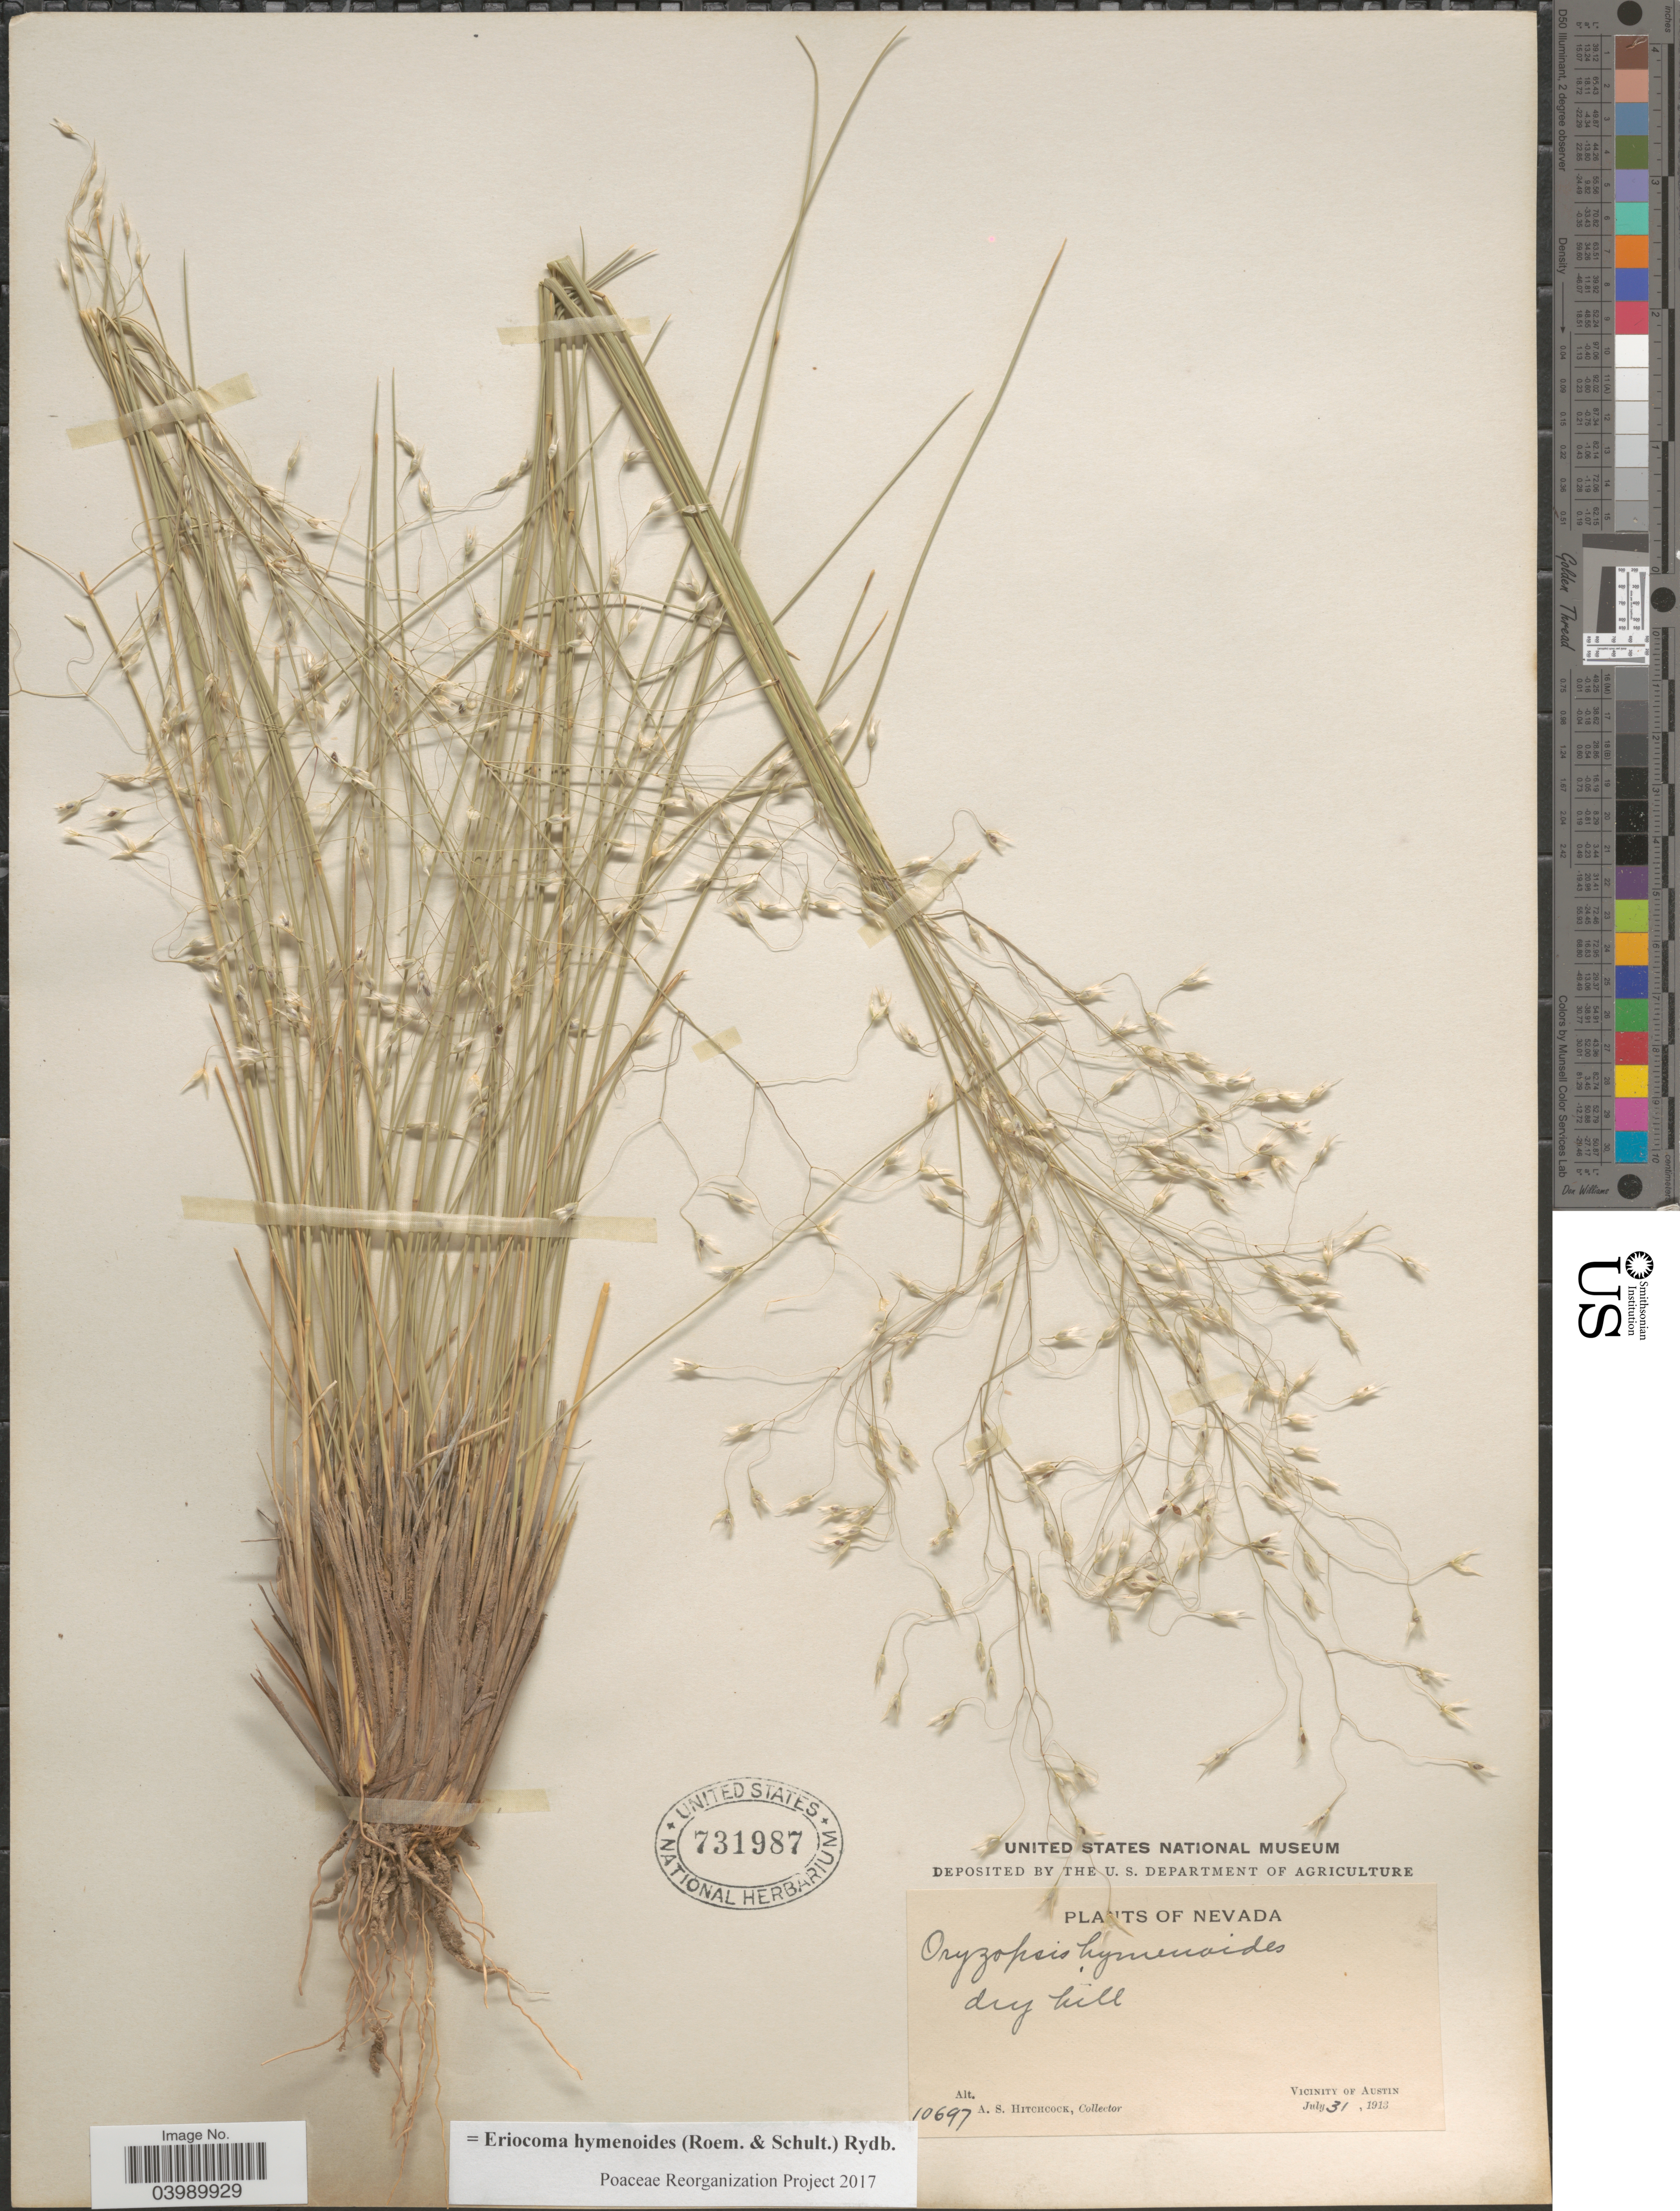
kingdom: Plantae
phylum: Tracheophyta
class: Liliopsida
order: Poales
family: Poaceae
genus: Eriocoma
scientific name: Eriocoma hymenoides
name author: (Roem. & Schult.) Rydb.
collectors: A. S. Hitchcock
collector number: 10697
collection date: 1913-07-31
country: United States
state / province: Nevada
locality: Vicinity of Austin.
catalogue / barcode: US 731987